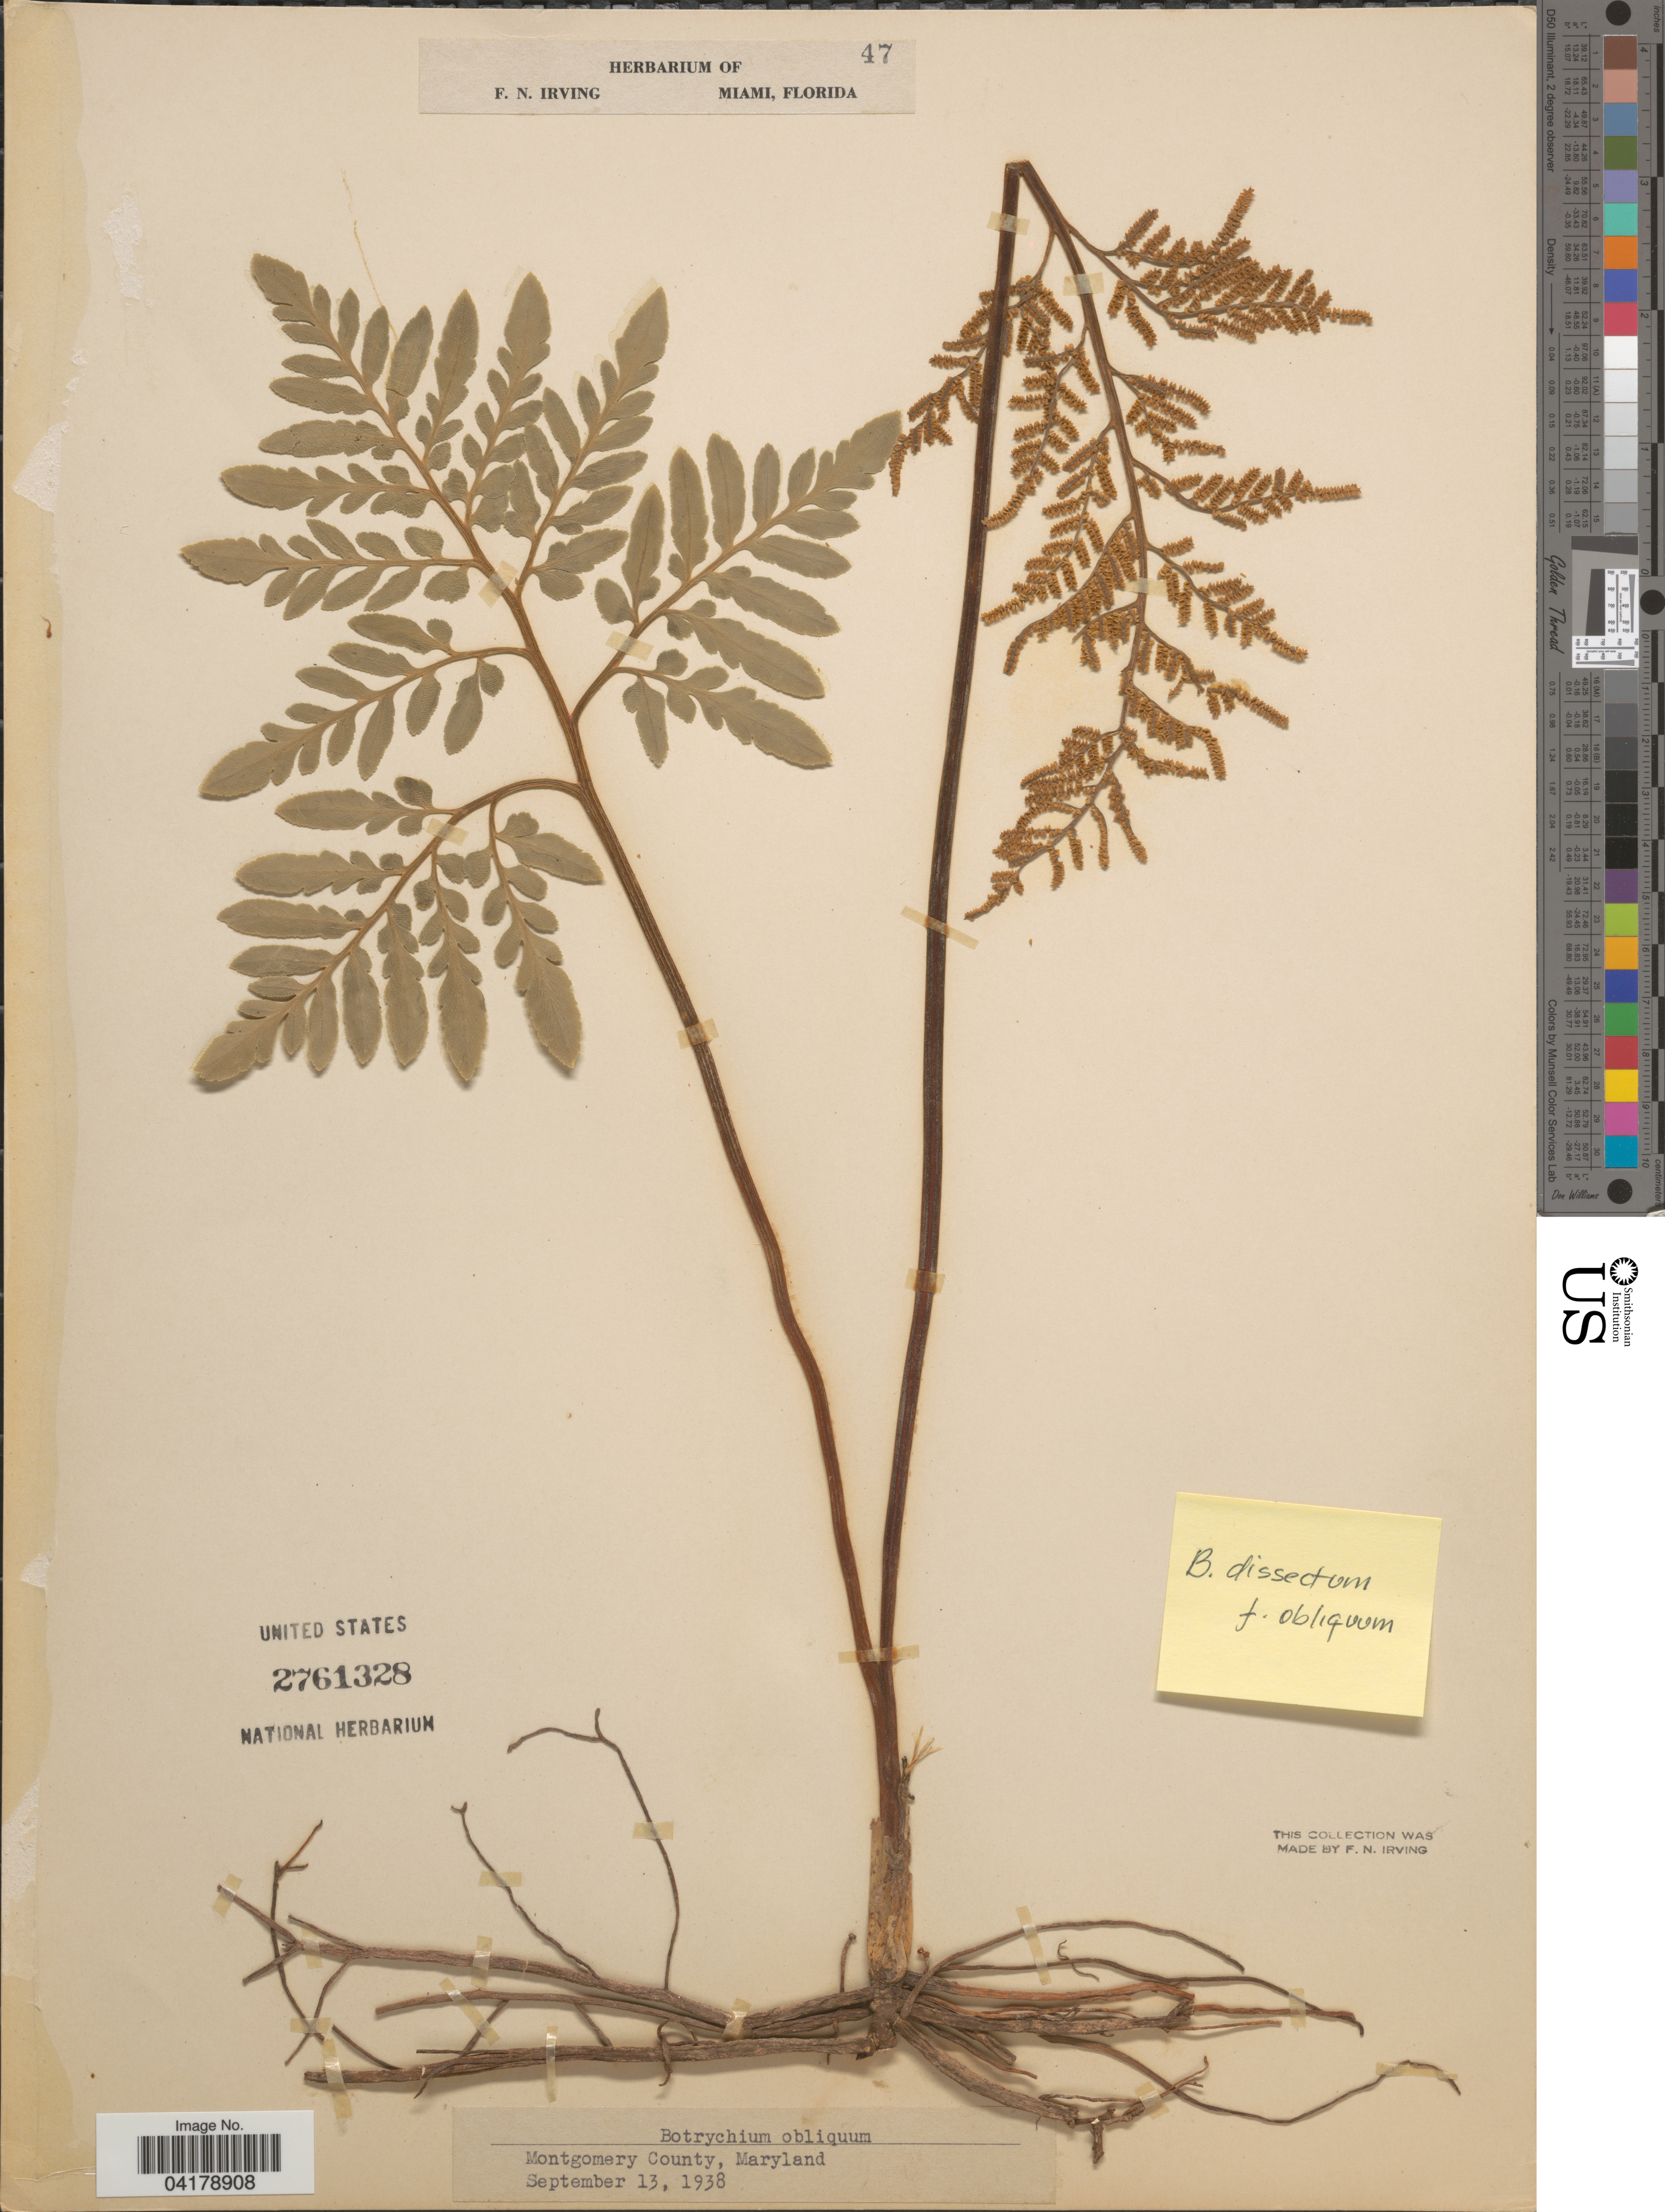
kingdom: Plantae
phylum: Tracheophyta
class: Polypodiopsida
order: Ophioglossales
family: Ophioglossaceae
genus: Botrychium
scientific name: Botrychium dissectum f. obliquum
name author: (Muhl.) Fernald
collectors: F. Irving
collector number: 47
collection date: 1938-09-13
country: United States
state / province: Maryland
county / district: Montgomery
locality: Montgomery County.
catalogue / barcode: US 2761328